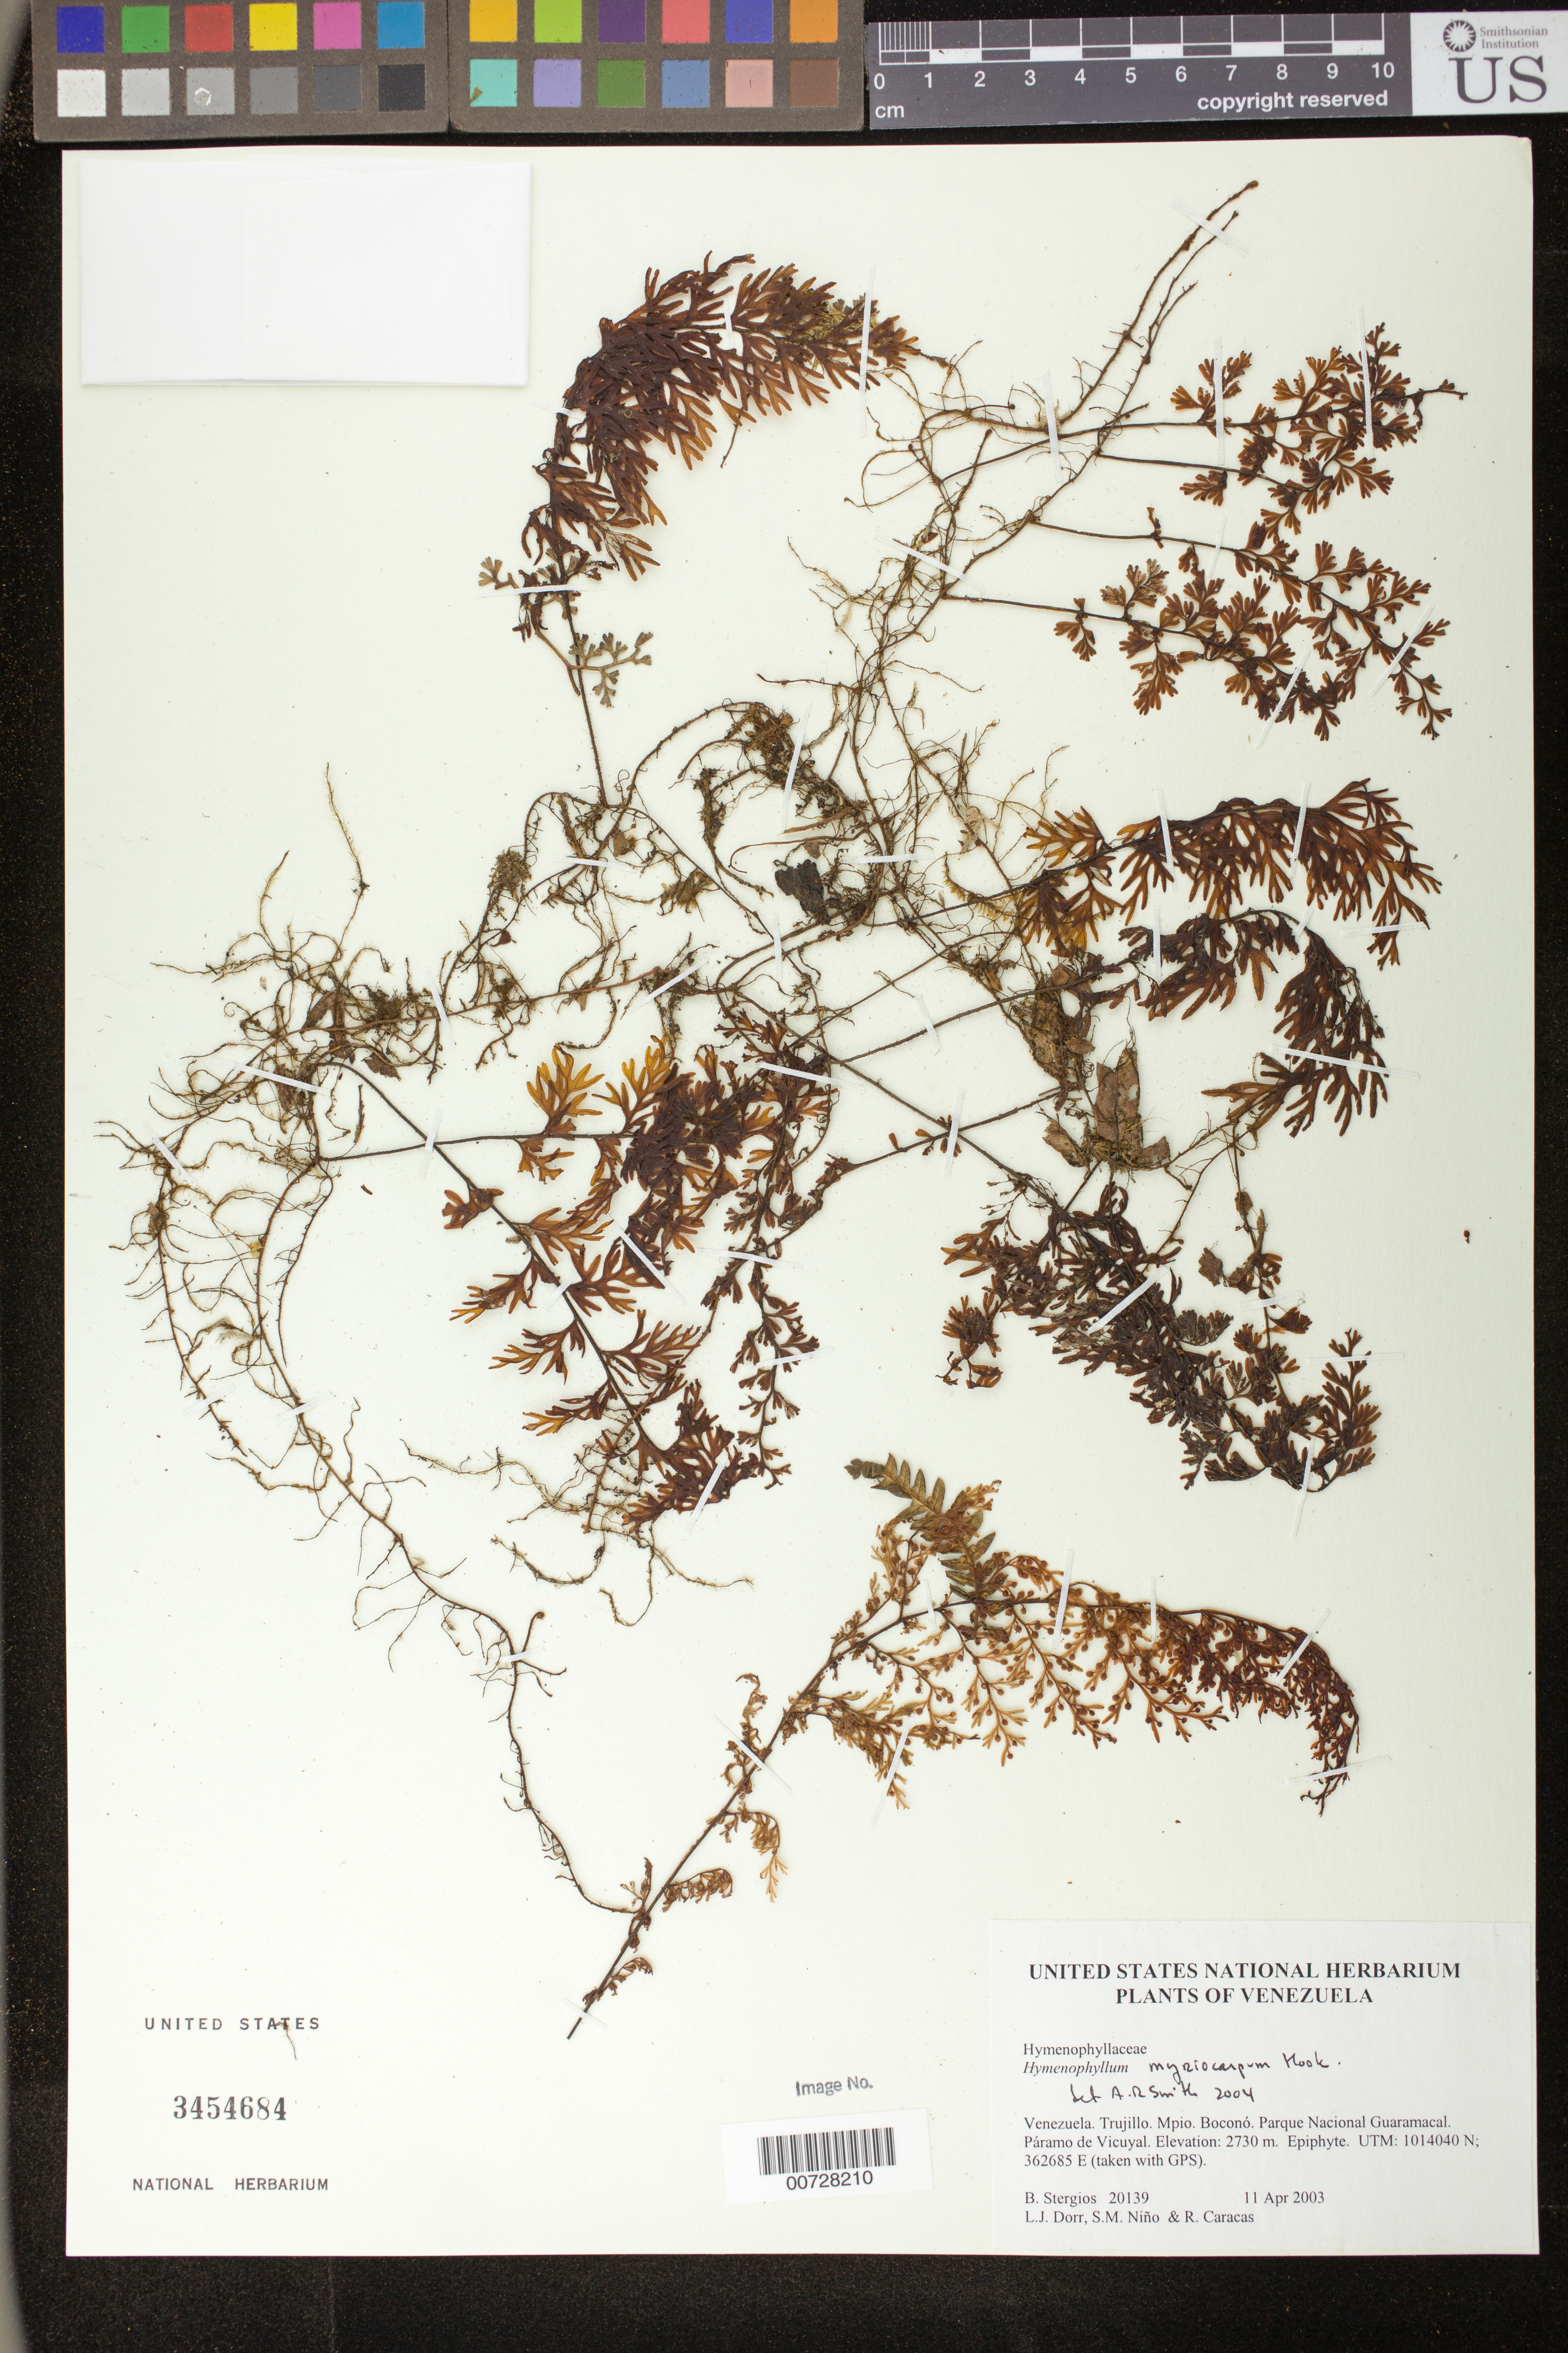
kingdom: Plantae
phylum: Tracheophyta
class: Polypodiopsida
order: Hymenophyllales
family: Hymenophyllaceae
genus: Hymenophyllum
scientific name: Hymenophyllum myriocarpum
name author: Hook.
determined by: Smith, Alan R., (UC)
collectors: B. G. Stergios, L. J. Dorr, S. M. Niño & R. Caracas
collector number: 20139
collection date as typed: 11 Apr 2003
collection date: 2003-04-11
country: Venezuela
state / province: Trujillo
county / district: Boconó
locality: Parque Nacional Guaramacal. Páramo de Vicuyal.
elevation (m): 2730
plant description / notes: PORT, UC, US, VEN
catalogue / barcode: US 3454684